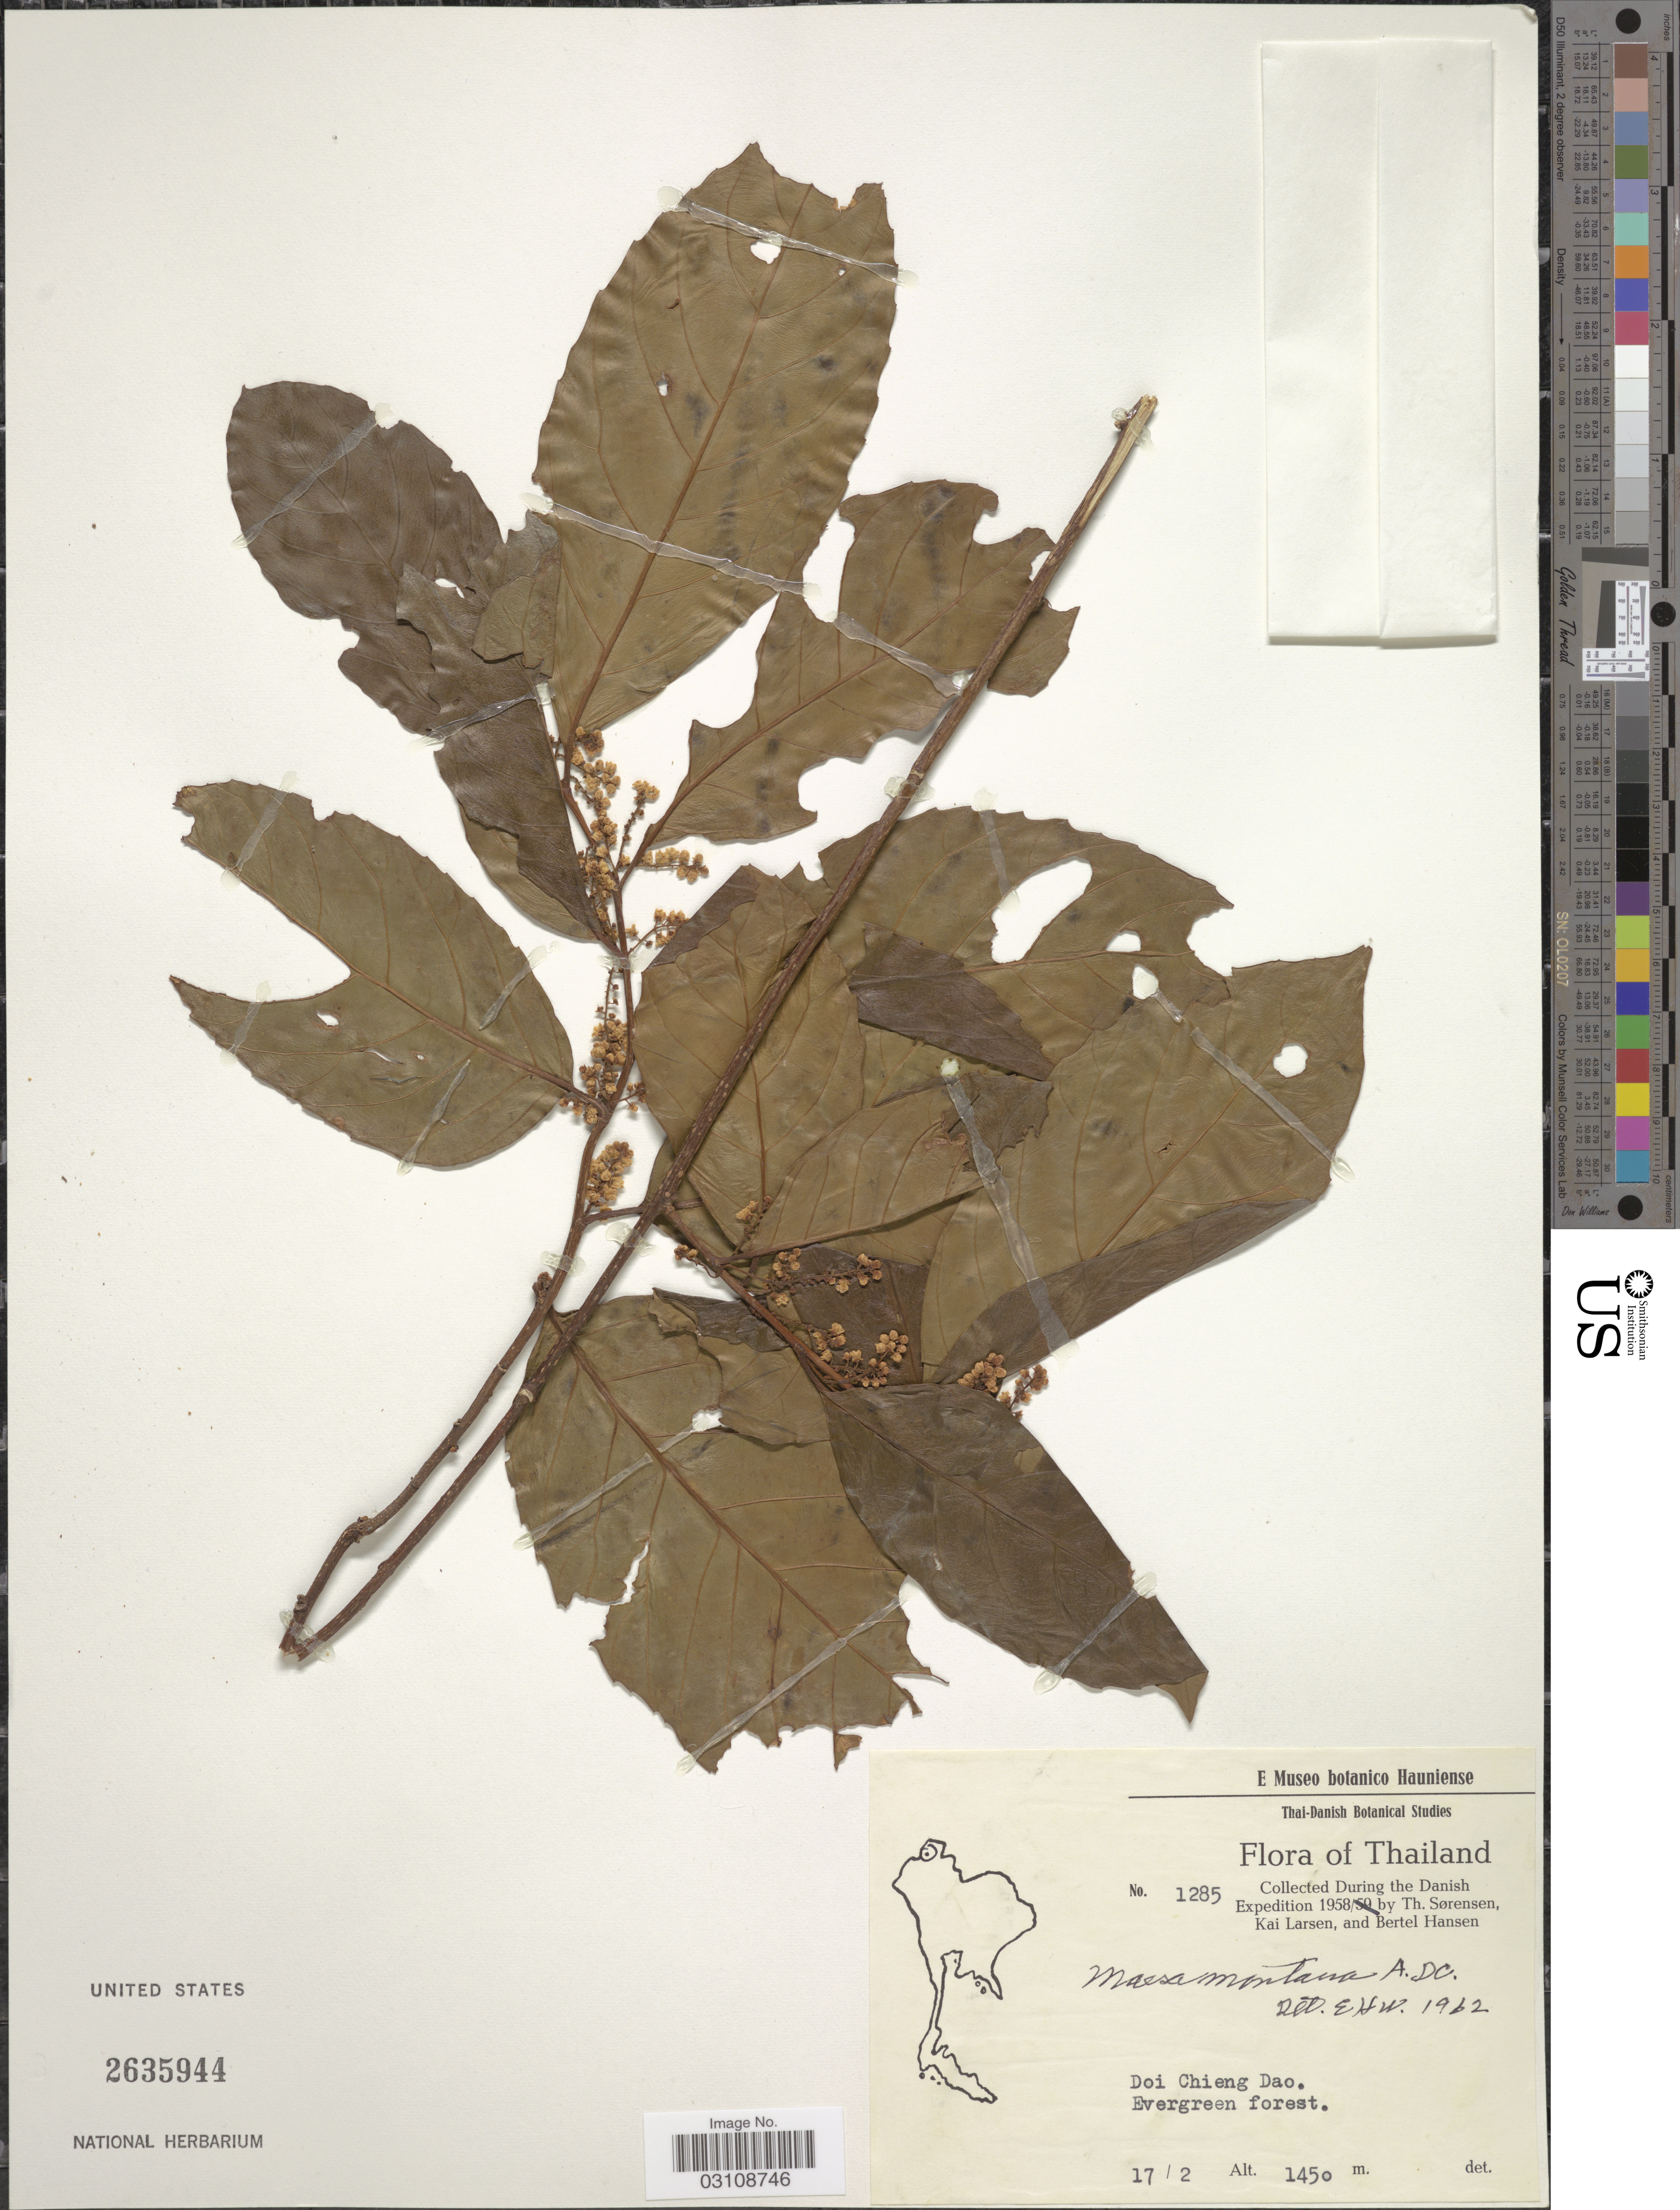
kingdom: Plantae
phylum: Tracheophyta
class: Magnoliopsida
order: Ericales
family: Primulaceae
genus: Maesa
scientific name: Maesa montana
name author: A. DC.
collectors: T. Sorensen, K. Larsen & B. Hansen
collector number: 1285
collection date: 1958-02-17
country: Thailand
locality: Doi Chieng Dao.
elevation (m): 1450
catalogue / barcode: US 2635944